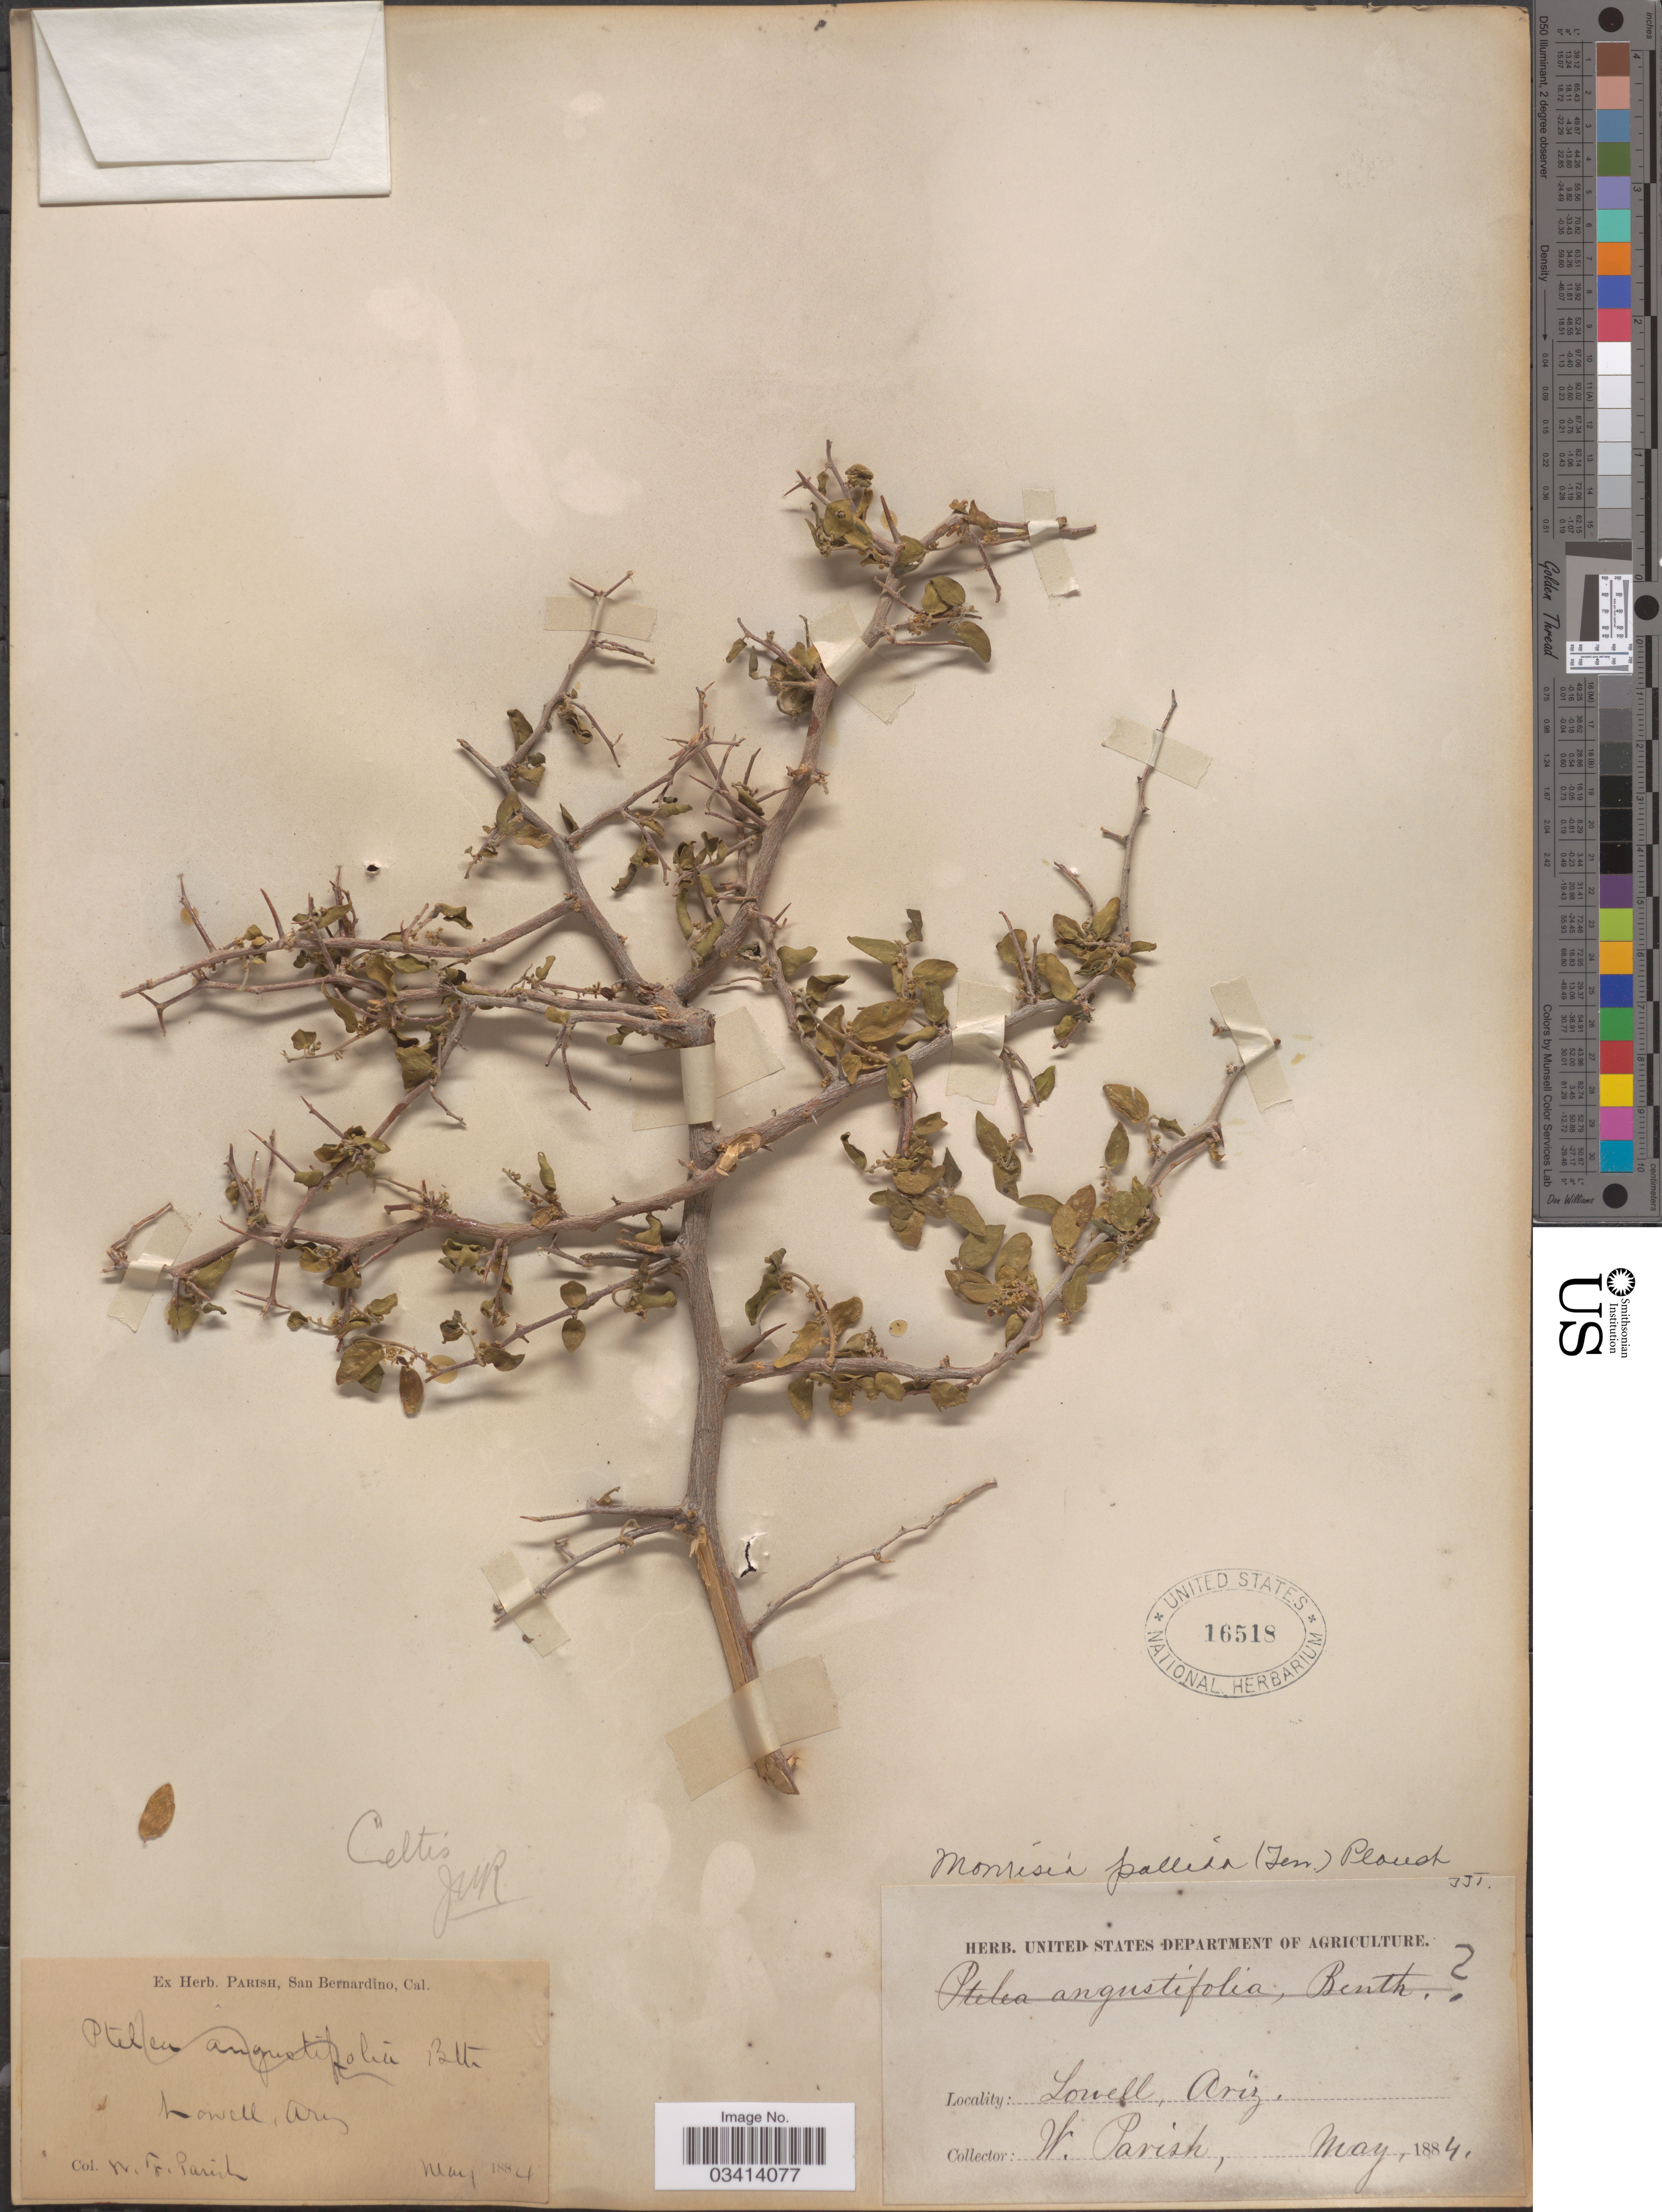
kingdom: Plantae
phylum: Tracheophyta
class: Magnoliopsida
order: Rosales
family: Cannabaceae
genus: Celtis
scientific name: Celtis pallida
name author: Torr. in Emory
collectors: W. F. Parish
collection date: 1884-05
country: United States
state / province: Arizona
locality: Lowell.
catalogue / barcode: US 16518